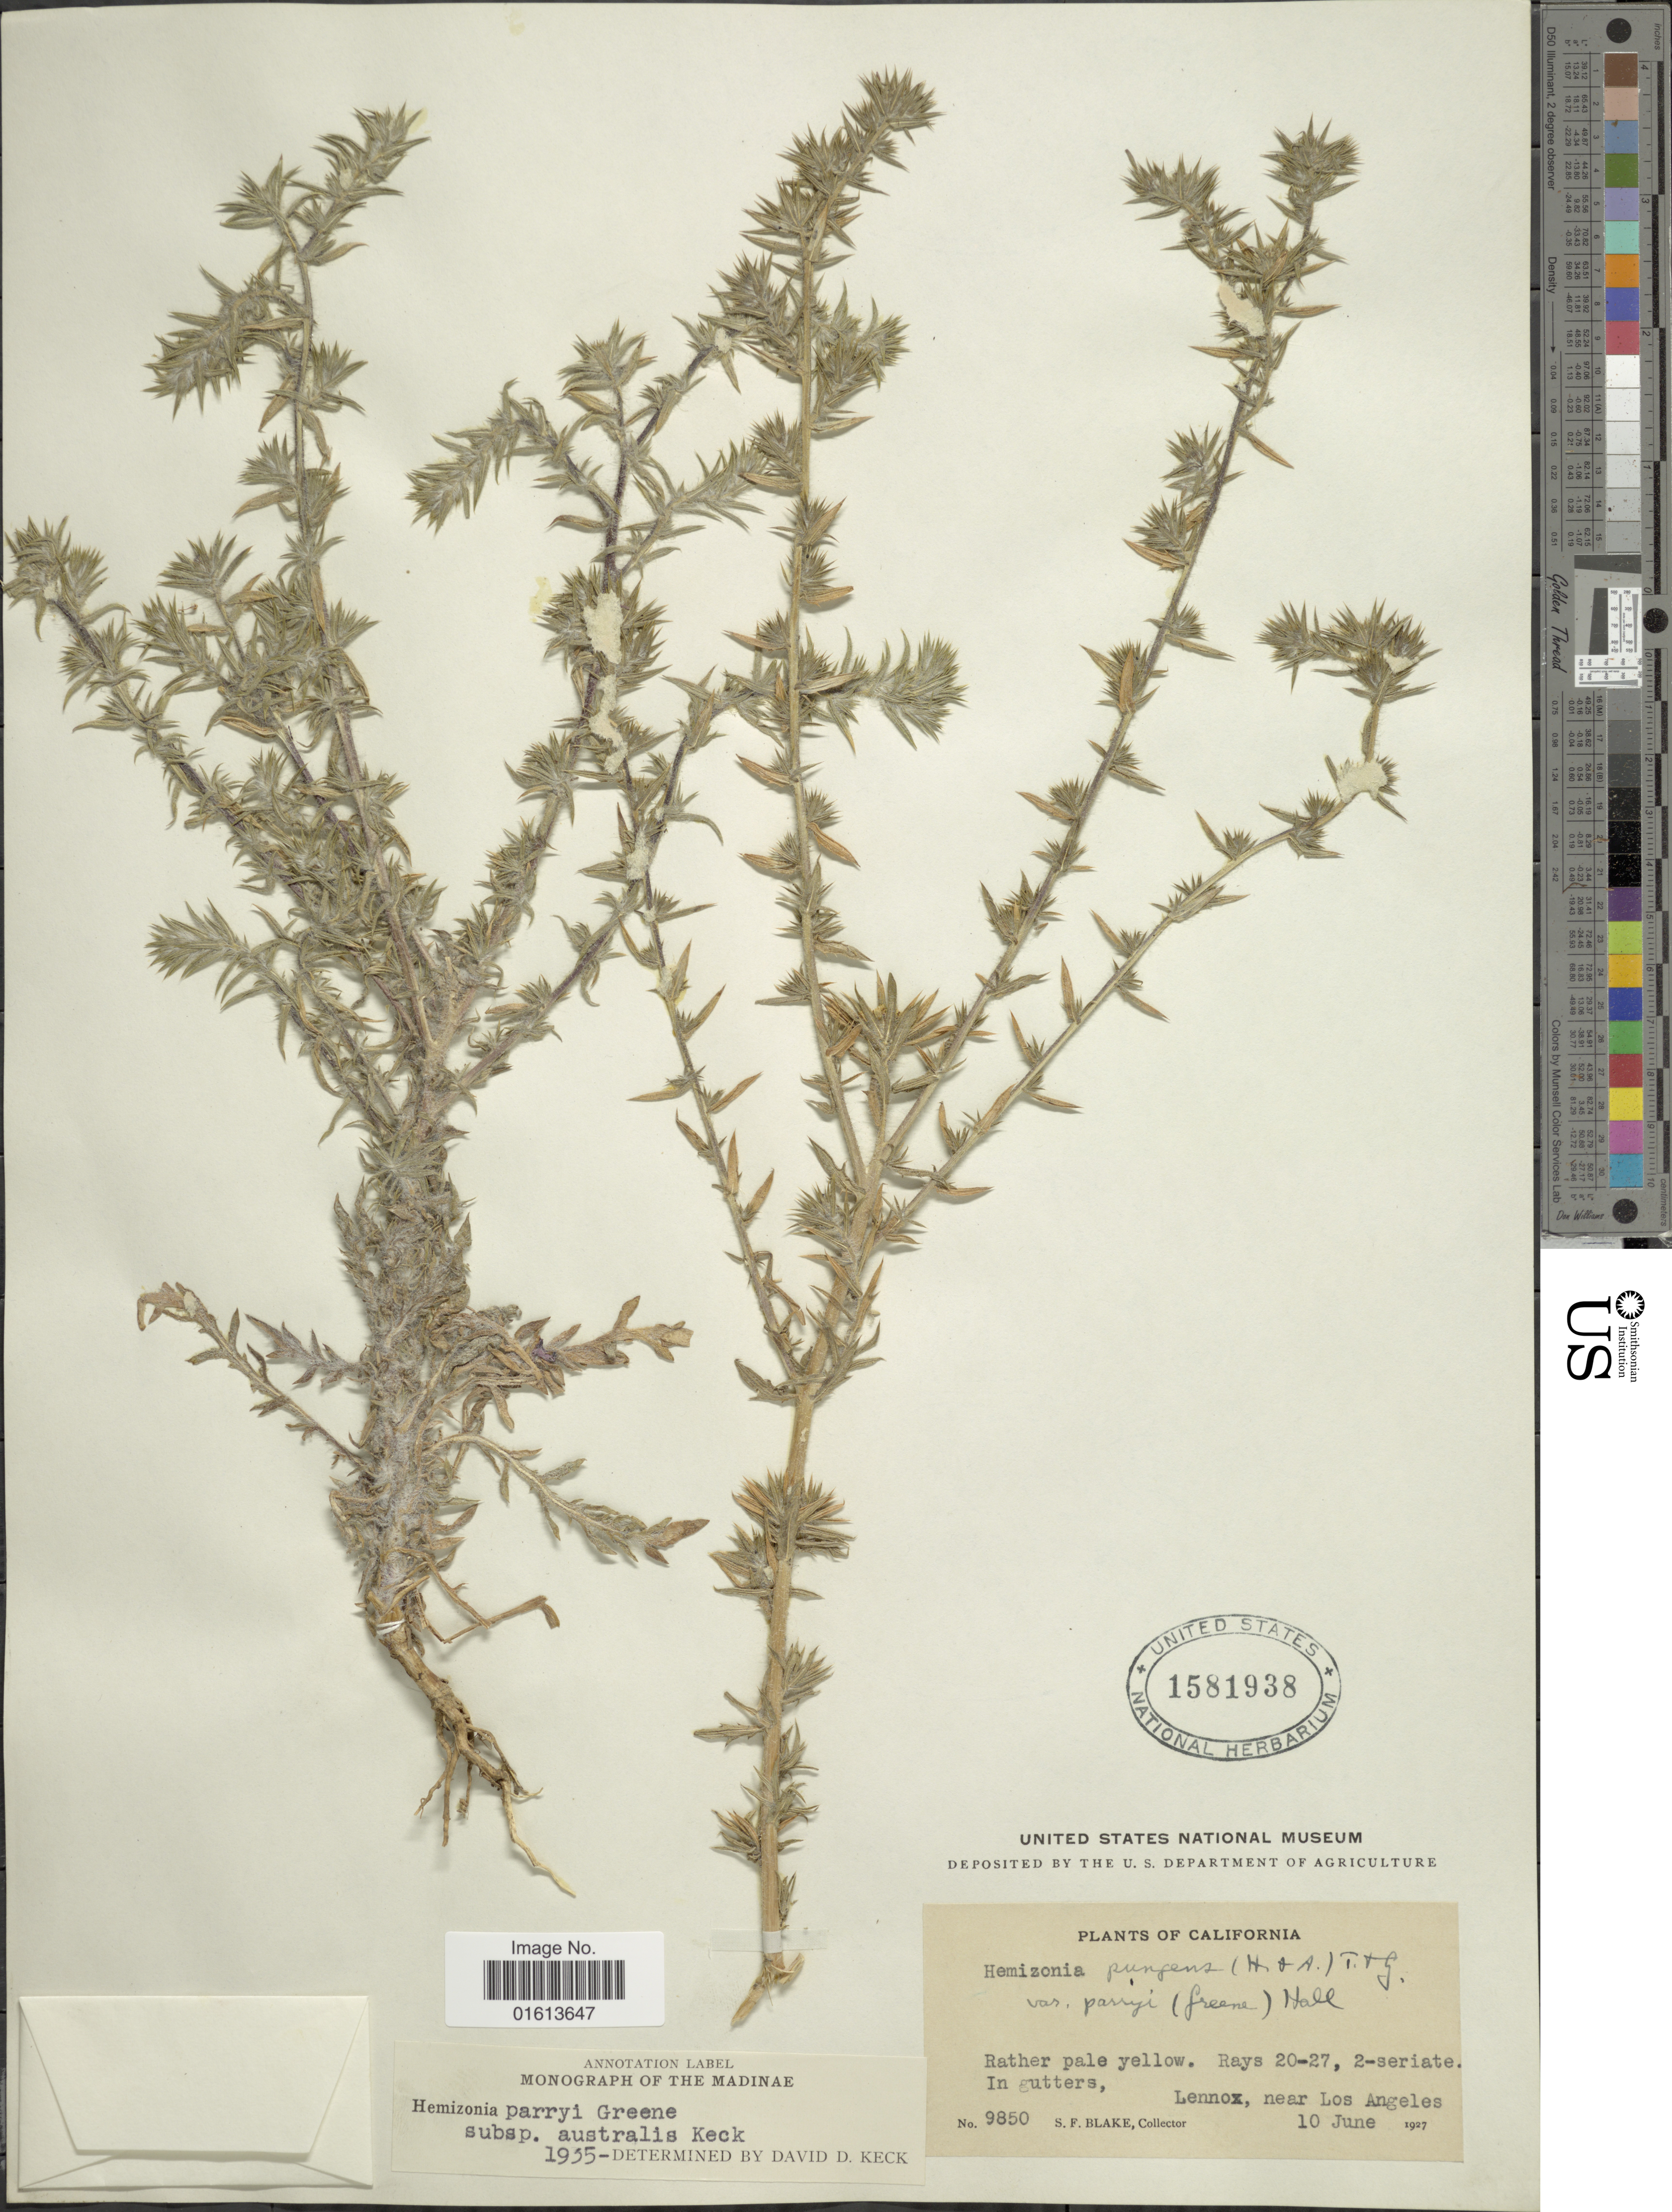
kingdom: Plantae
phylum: Tracheophyta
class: Magnoliopsida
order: Asterales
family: Asteraceae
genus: Centromadia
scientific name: Centromadia parryi subsp. australis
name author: (D.D. Keck) B.G. Baldwin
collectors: S. Blake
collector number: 9850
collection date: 1927-06-10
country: United States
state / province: California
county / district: Los Angeles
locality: California. Lennoc, near Los Angeles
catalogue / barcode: US 1581938